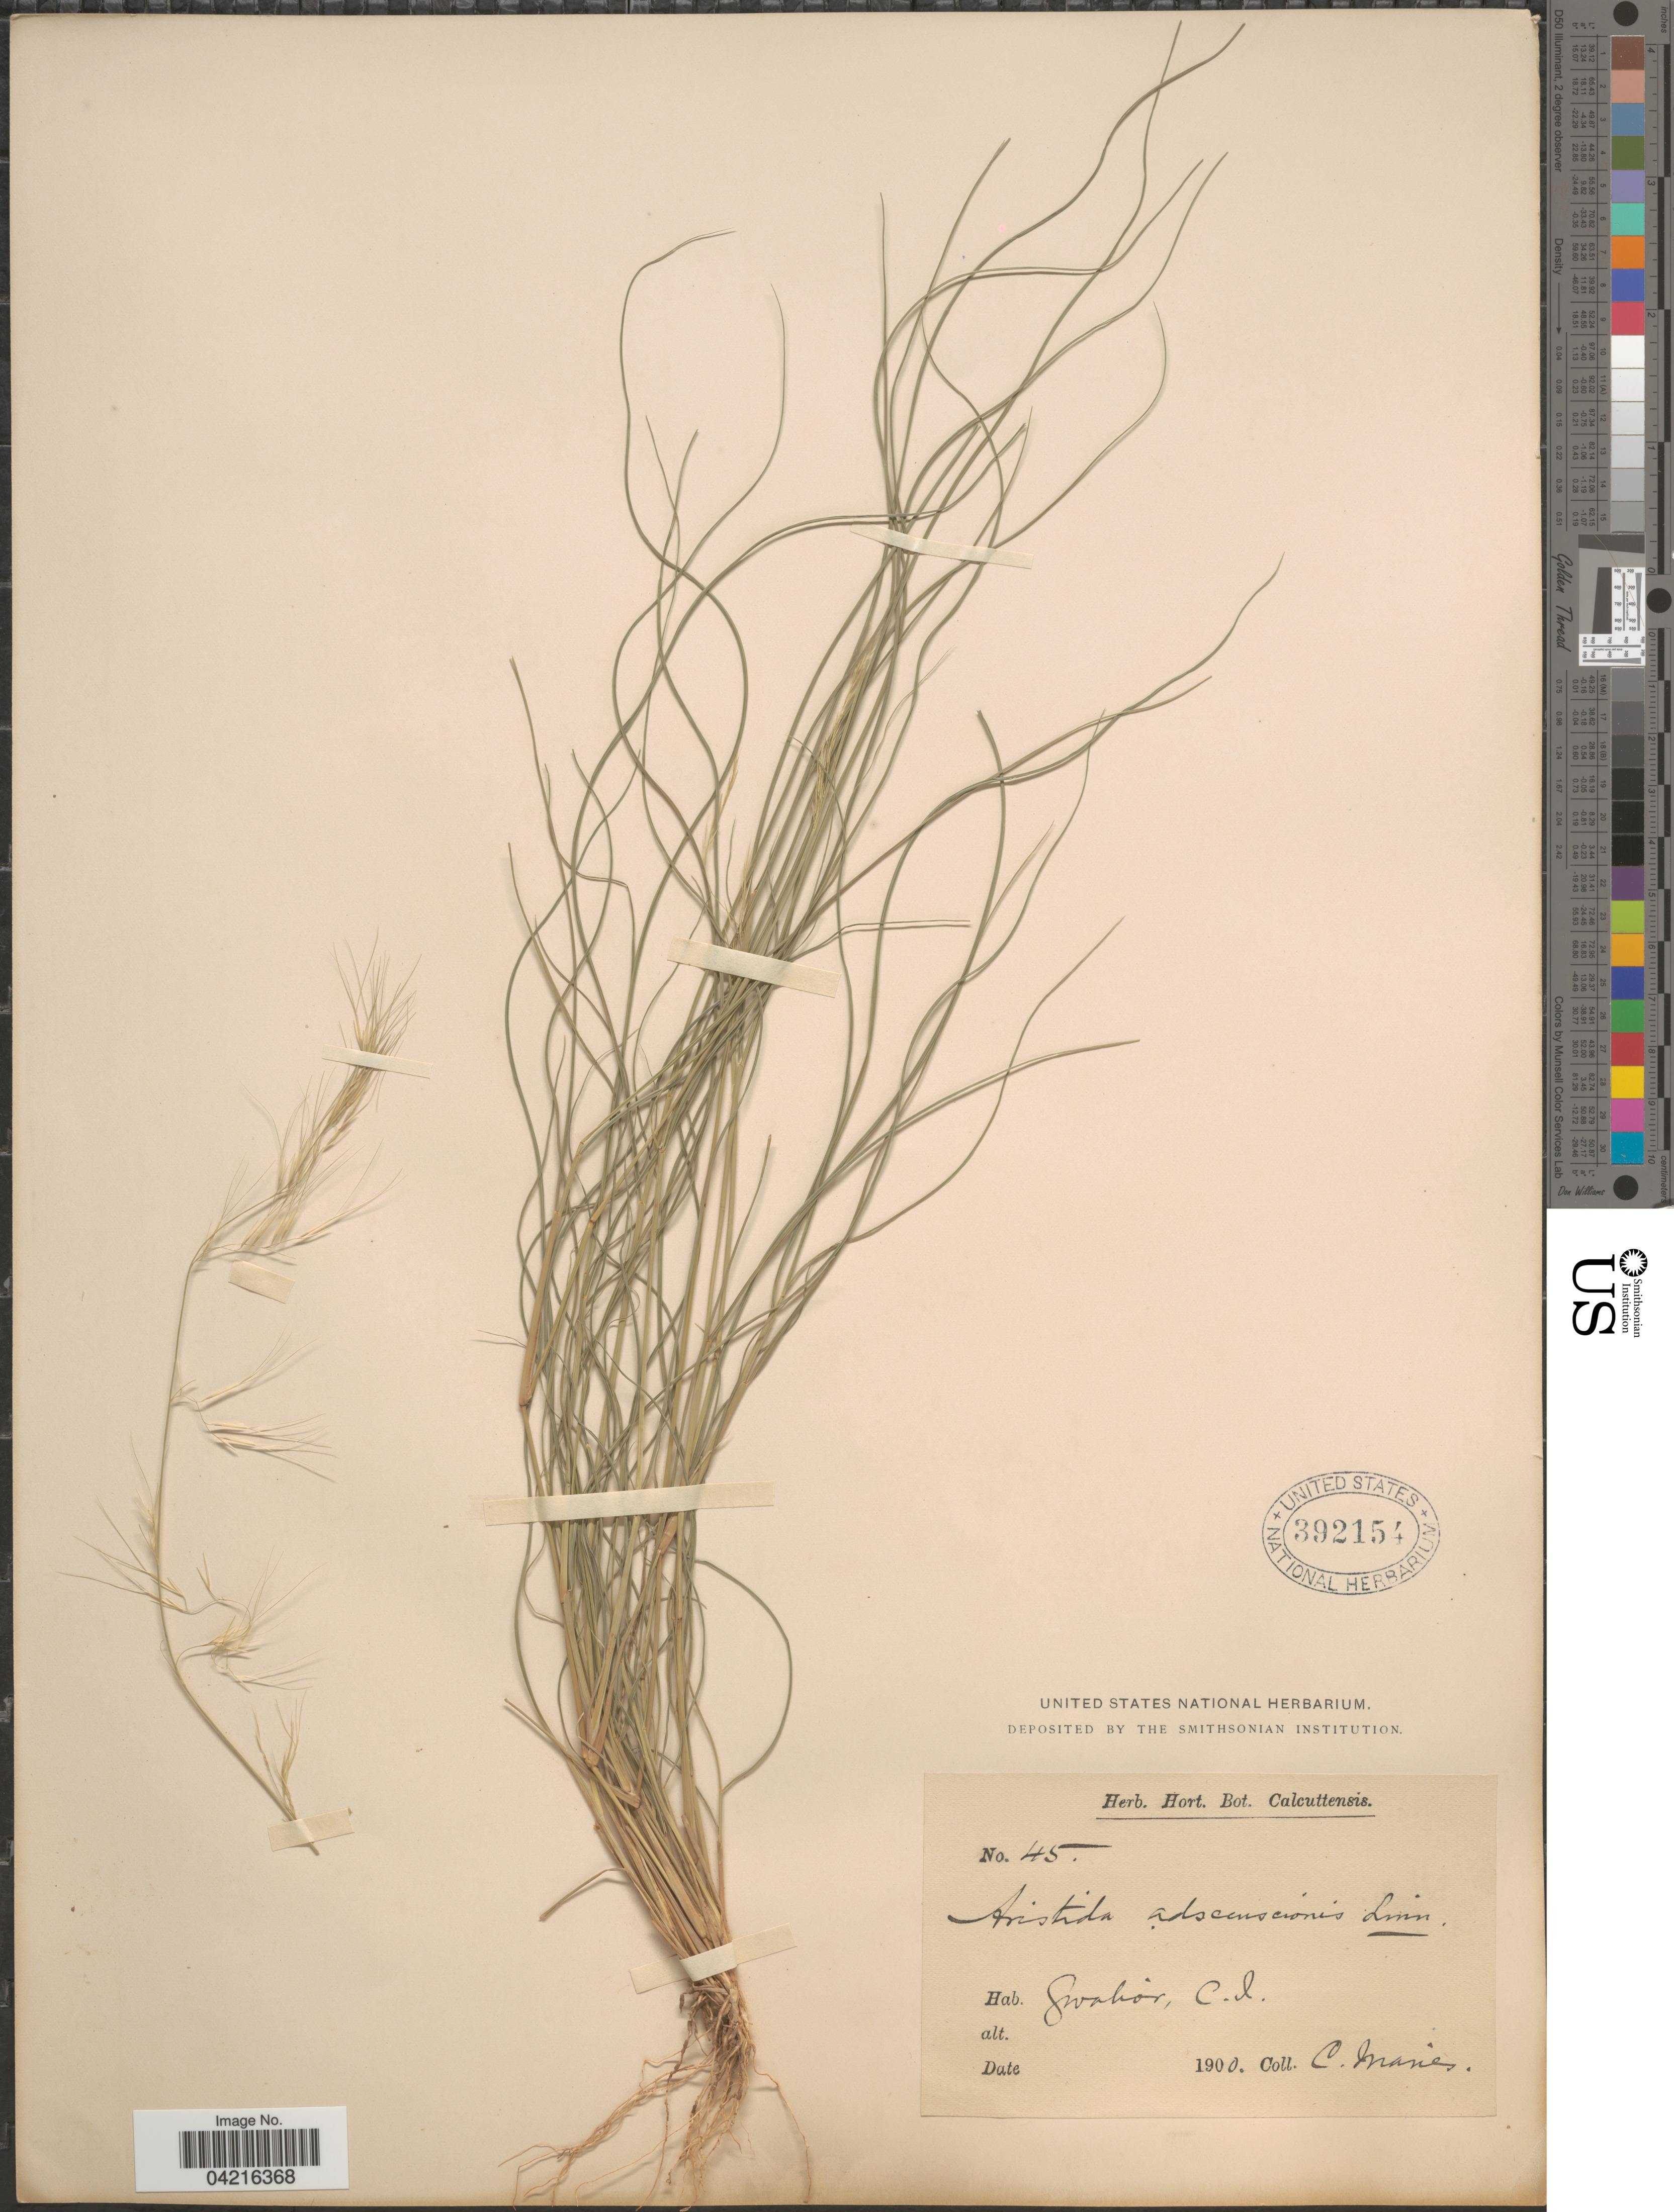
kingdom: Plantae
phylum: Tracheophyta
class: Liliopsida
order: Poales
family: Poaceae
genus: Aristida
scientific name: Aristida adscensionis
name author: L.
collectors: C. Maries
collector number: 45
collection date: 1900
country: India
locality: Gwalior, C. I.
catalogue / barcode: US 392154